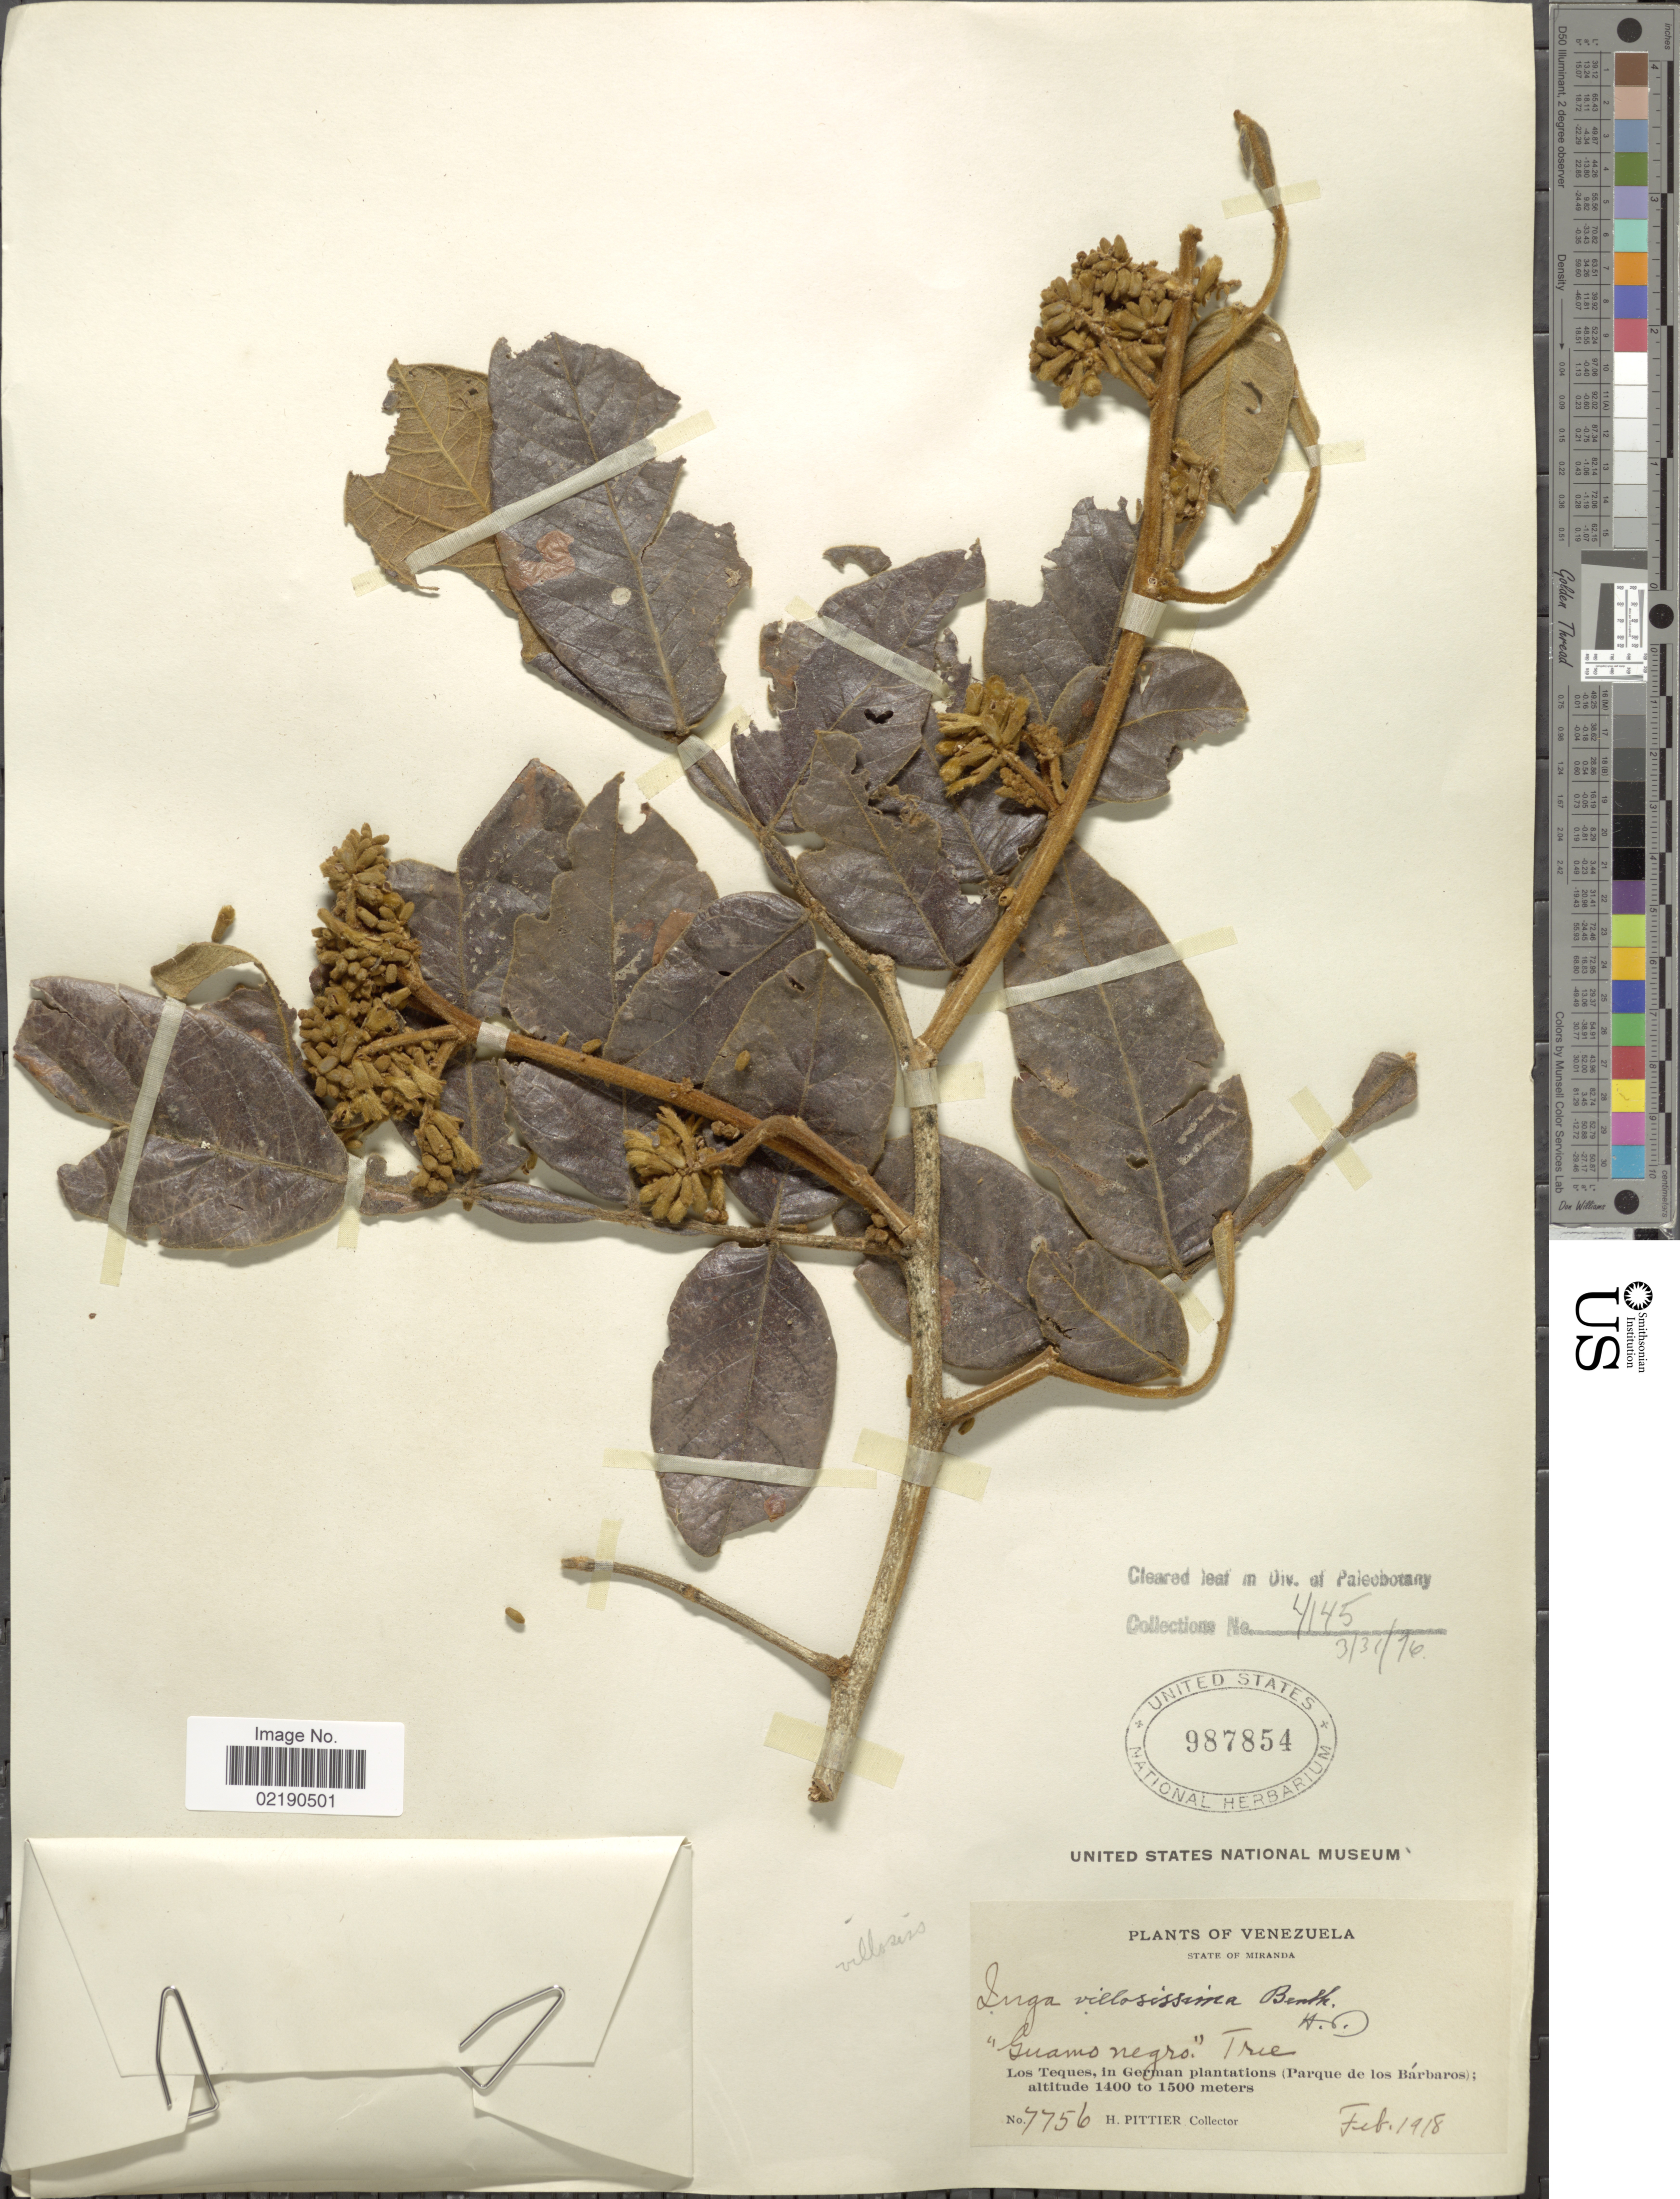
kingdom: Plantae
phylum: Tracheophyta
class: Magnoliopsida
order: Fabales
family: Fabaceae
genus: Inga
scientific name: Inga villosissima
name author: Benth.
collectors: H. F. Pittier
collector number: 7756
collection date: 1918-02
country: Venezuela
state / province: Miranda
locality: Los Teques, in German Plantations ( Parque de los Barbaros)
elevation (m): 1400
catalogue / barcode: US 987854